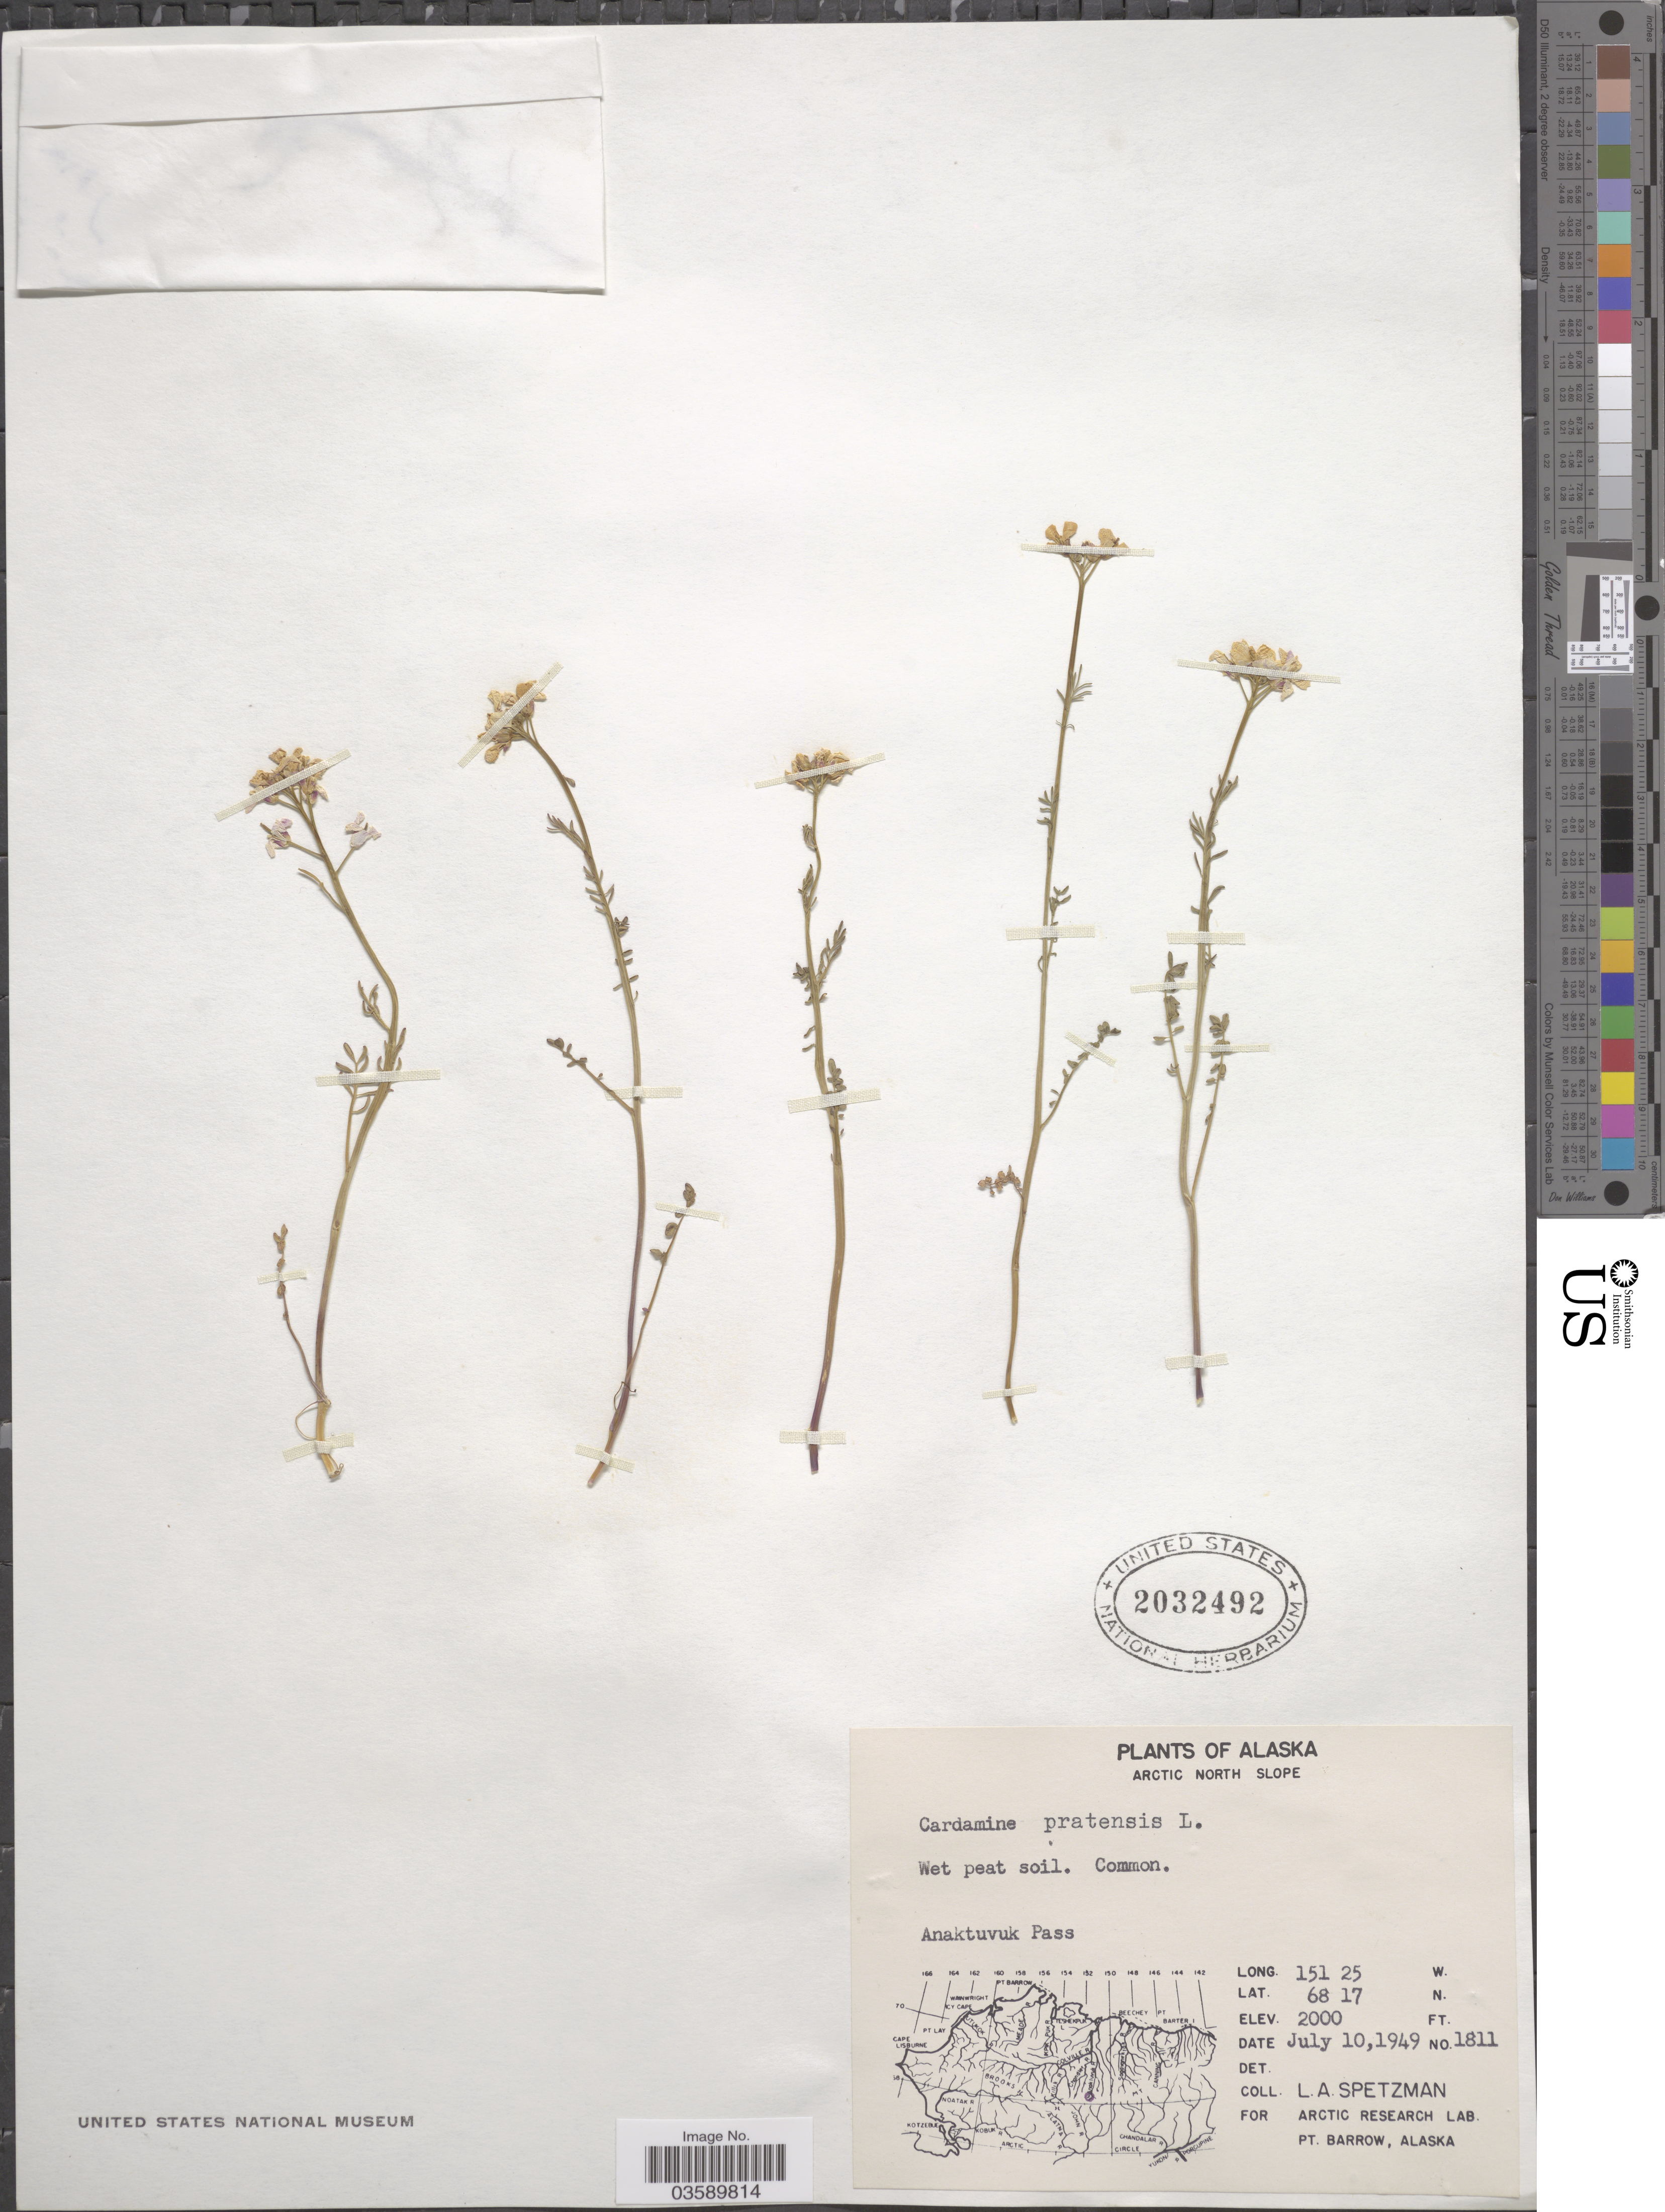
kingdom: Plantae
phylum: Tracheophyta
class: Magnoliopsida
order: Brassicales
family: Brassicaceae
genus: Cardamine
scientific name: Cardamine pratensis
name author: L.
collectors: L. Spetzman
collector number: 1811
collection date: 1949-07-10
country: United States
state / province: Alaska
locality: Arctic North Slope. Anaktuvuk Pass.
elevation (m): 610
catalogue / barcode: US 2032492